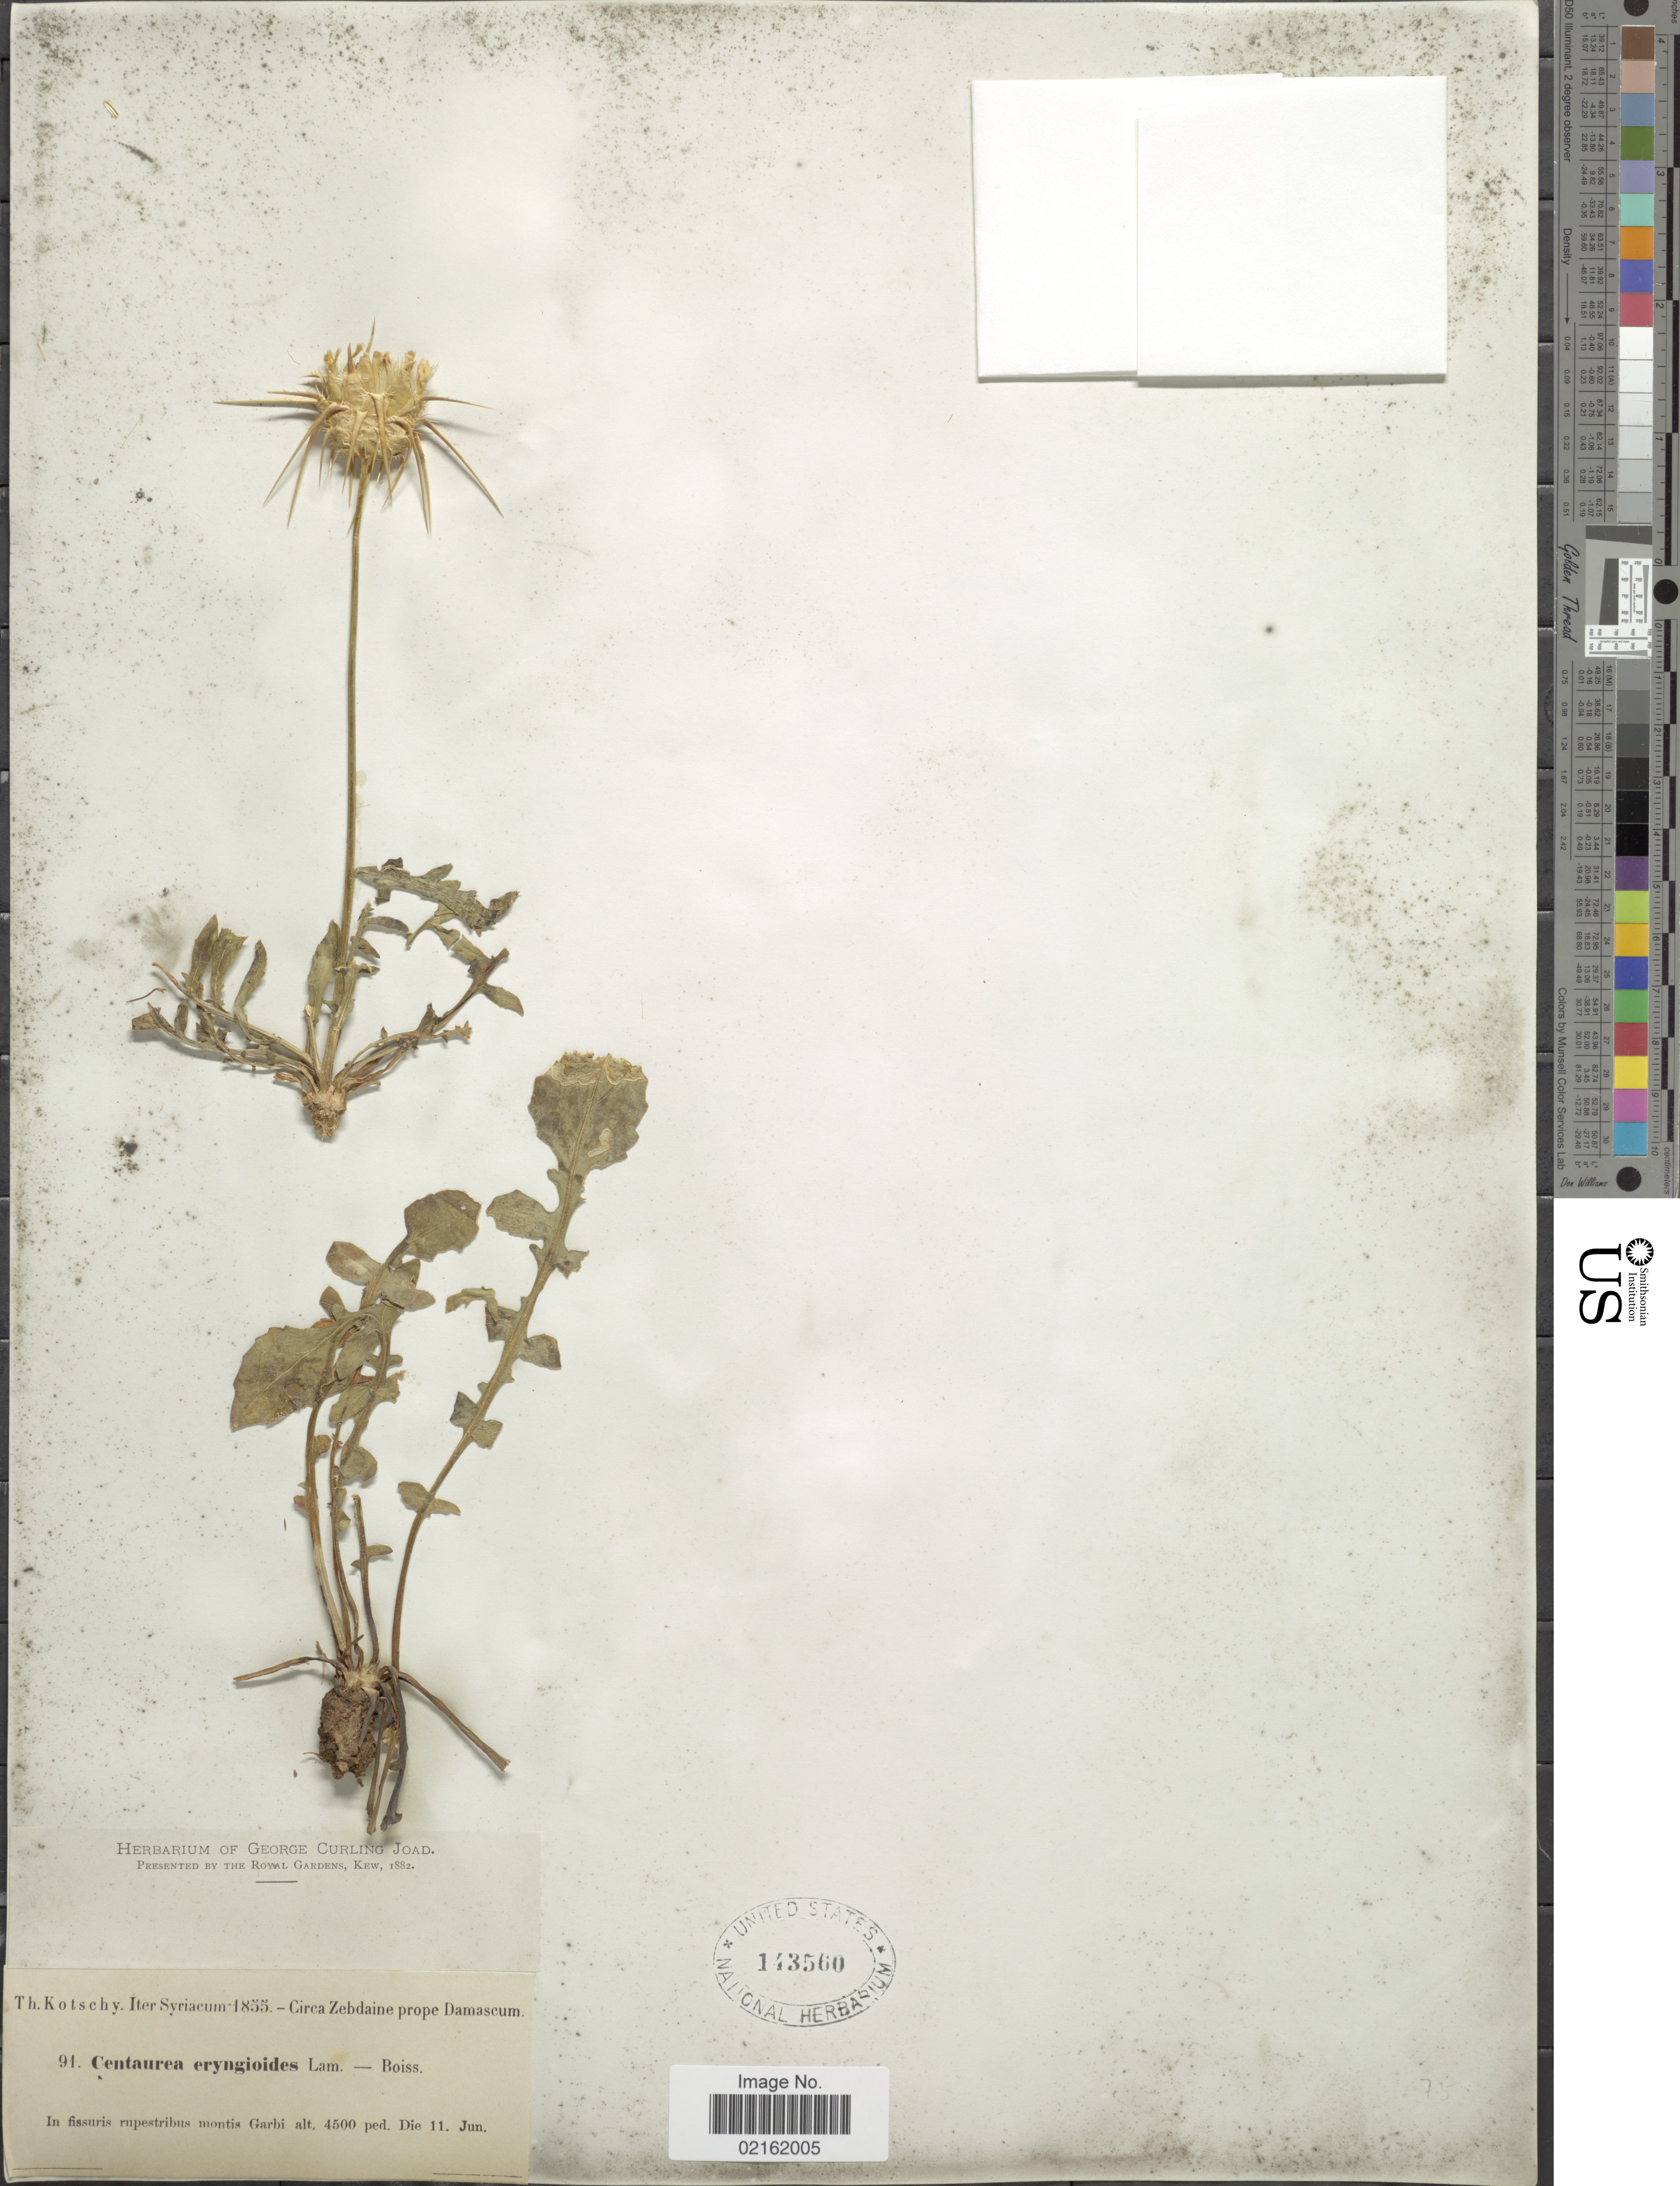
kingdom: Plantae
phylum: Tracheophyta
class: Magnoliopsida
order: Asterales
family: Asteraceae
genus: Centaurea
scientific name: Centaurea eryngioides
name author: Lam.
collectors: K. G. Kotschy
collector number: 91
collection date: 1855-06-11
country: Syria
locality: In fissuris rupestribus montis Garbi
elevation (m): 1372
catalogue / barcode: US 143560